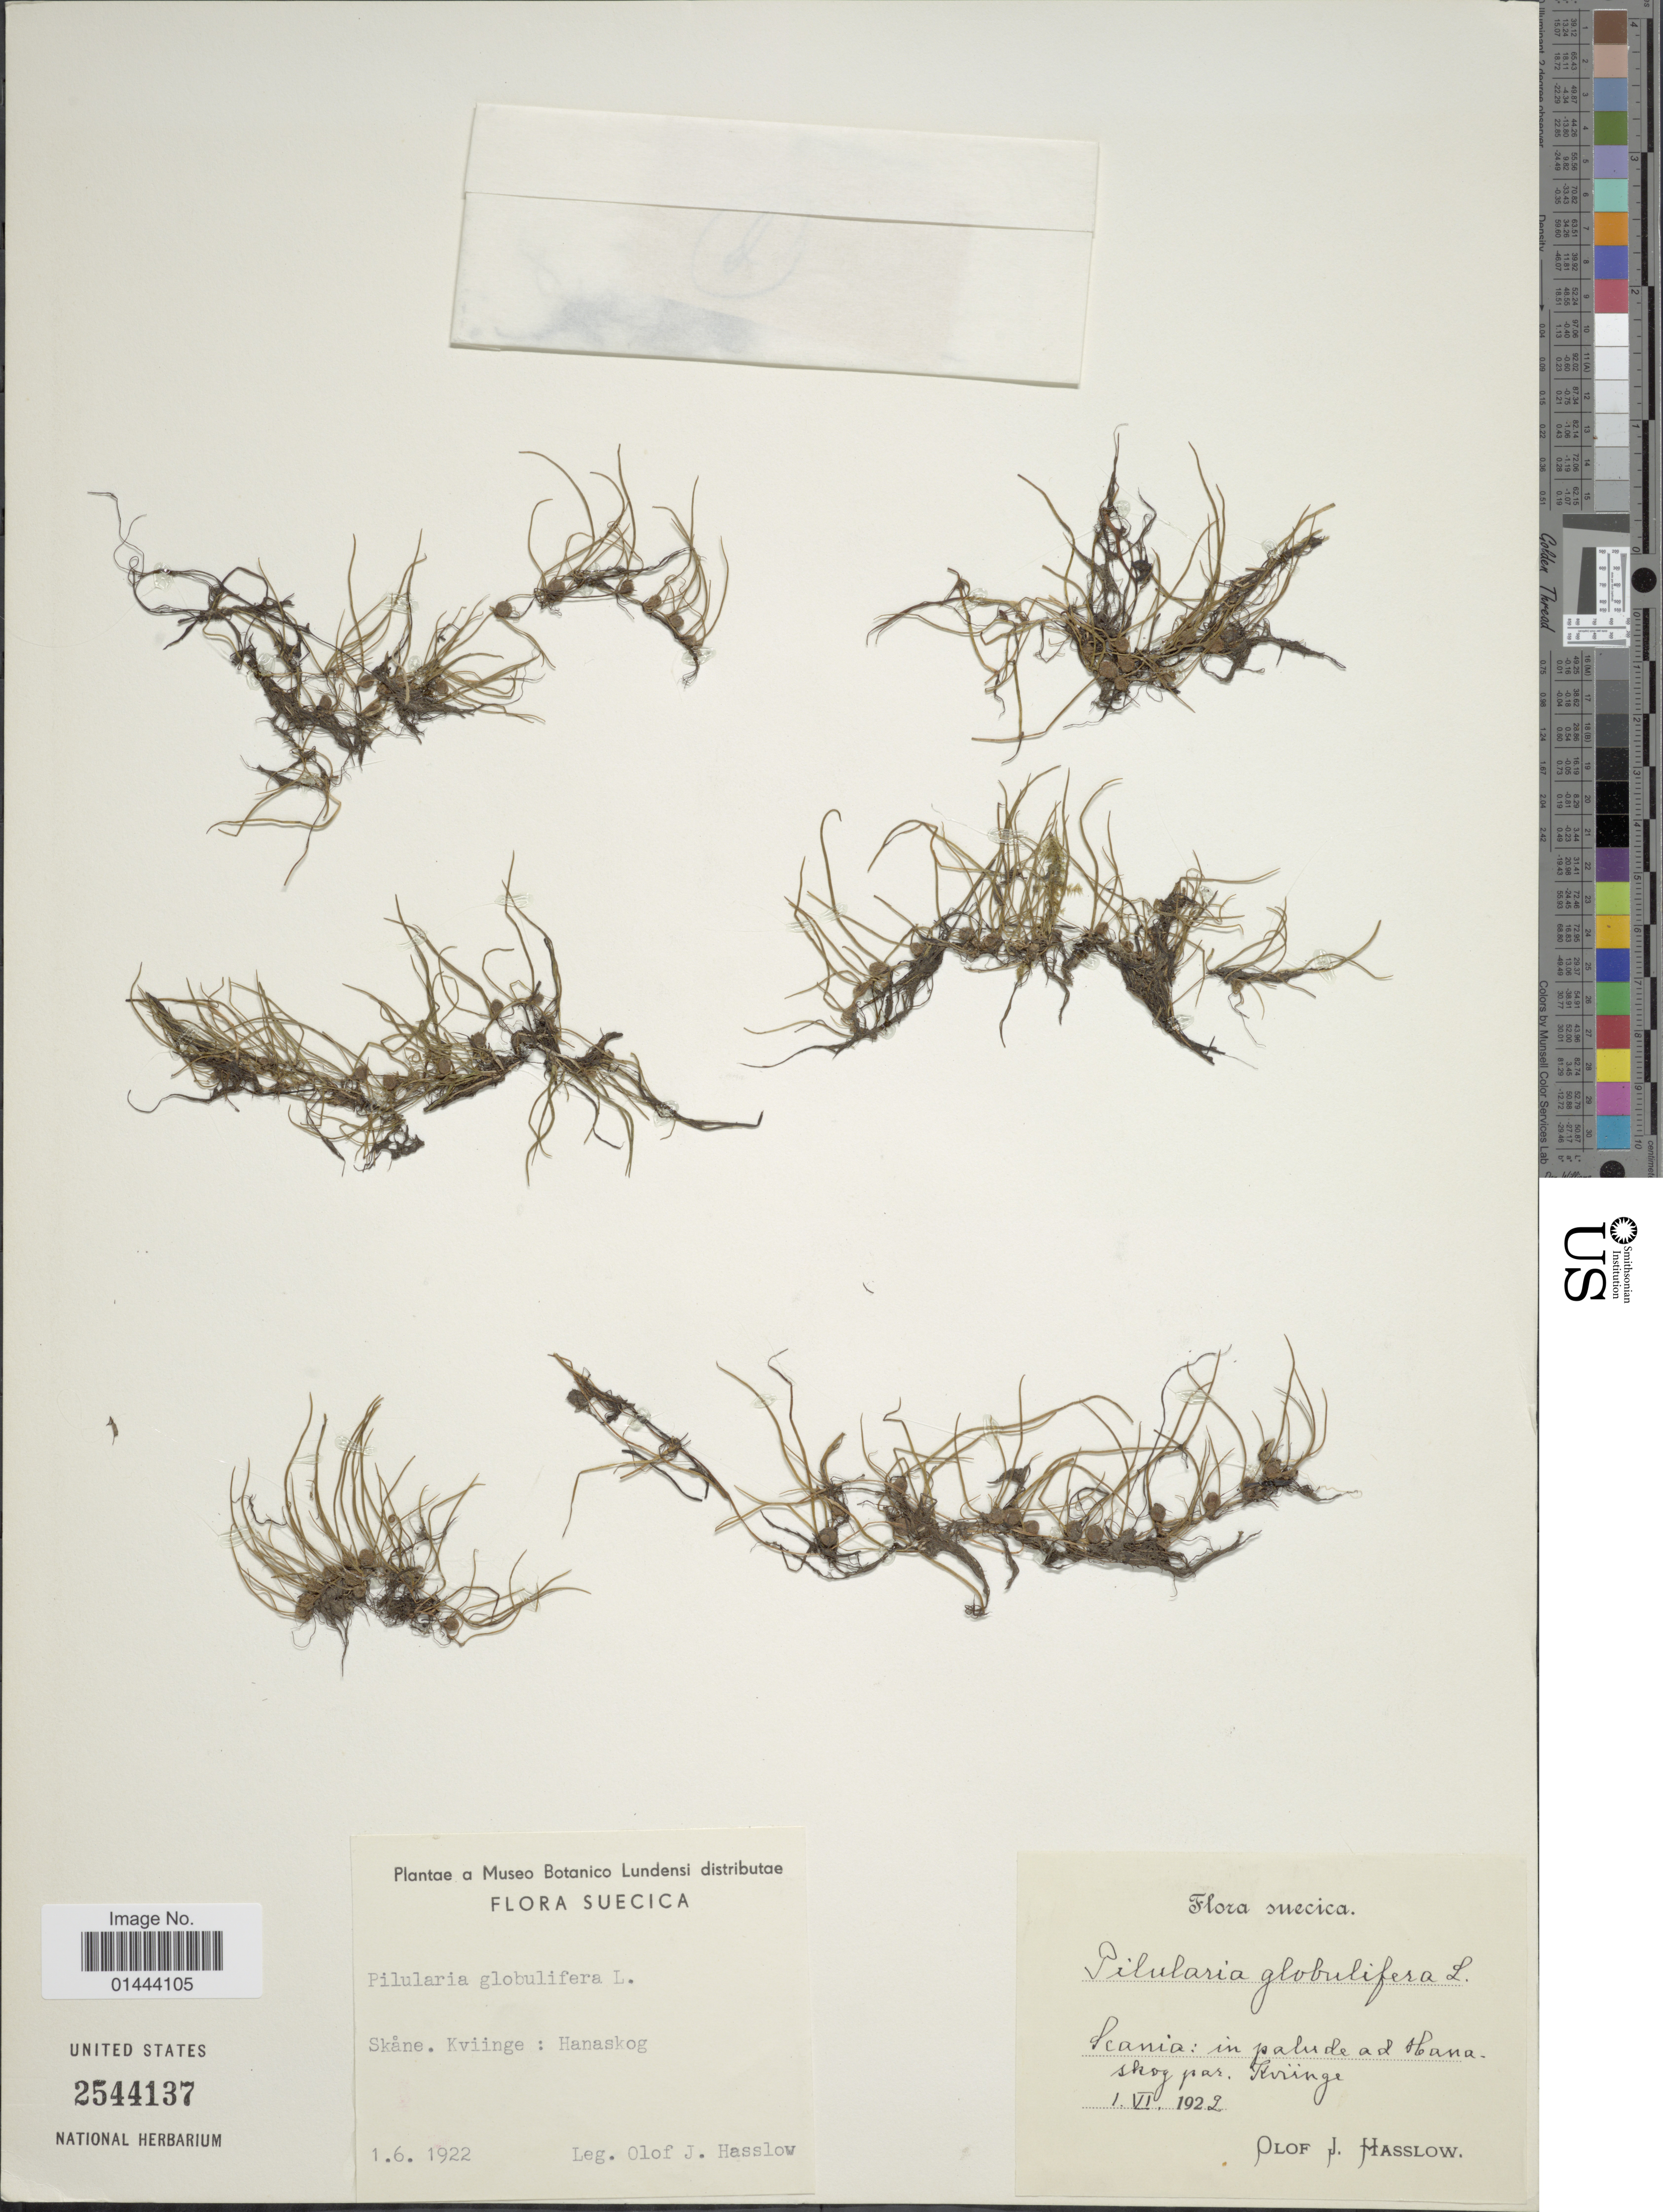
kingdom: Plantae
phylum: Tracheophyta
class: Polypodiopsida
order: Salviniales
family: Marsileaceae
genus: Pilularia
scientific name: Pilularia globulifera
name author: L.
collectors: O. Hasslow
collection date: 1922-06-01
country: Sweden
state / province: Skåne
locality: Kviinge: Hanaskog, Scania: in palude ad Hanaskog, par. Kviinge.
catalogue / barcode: US 2544137